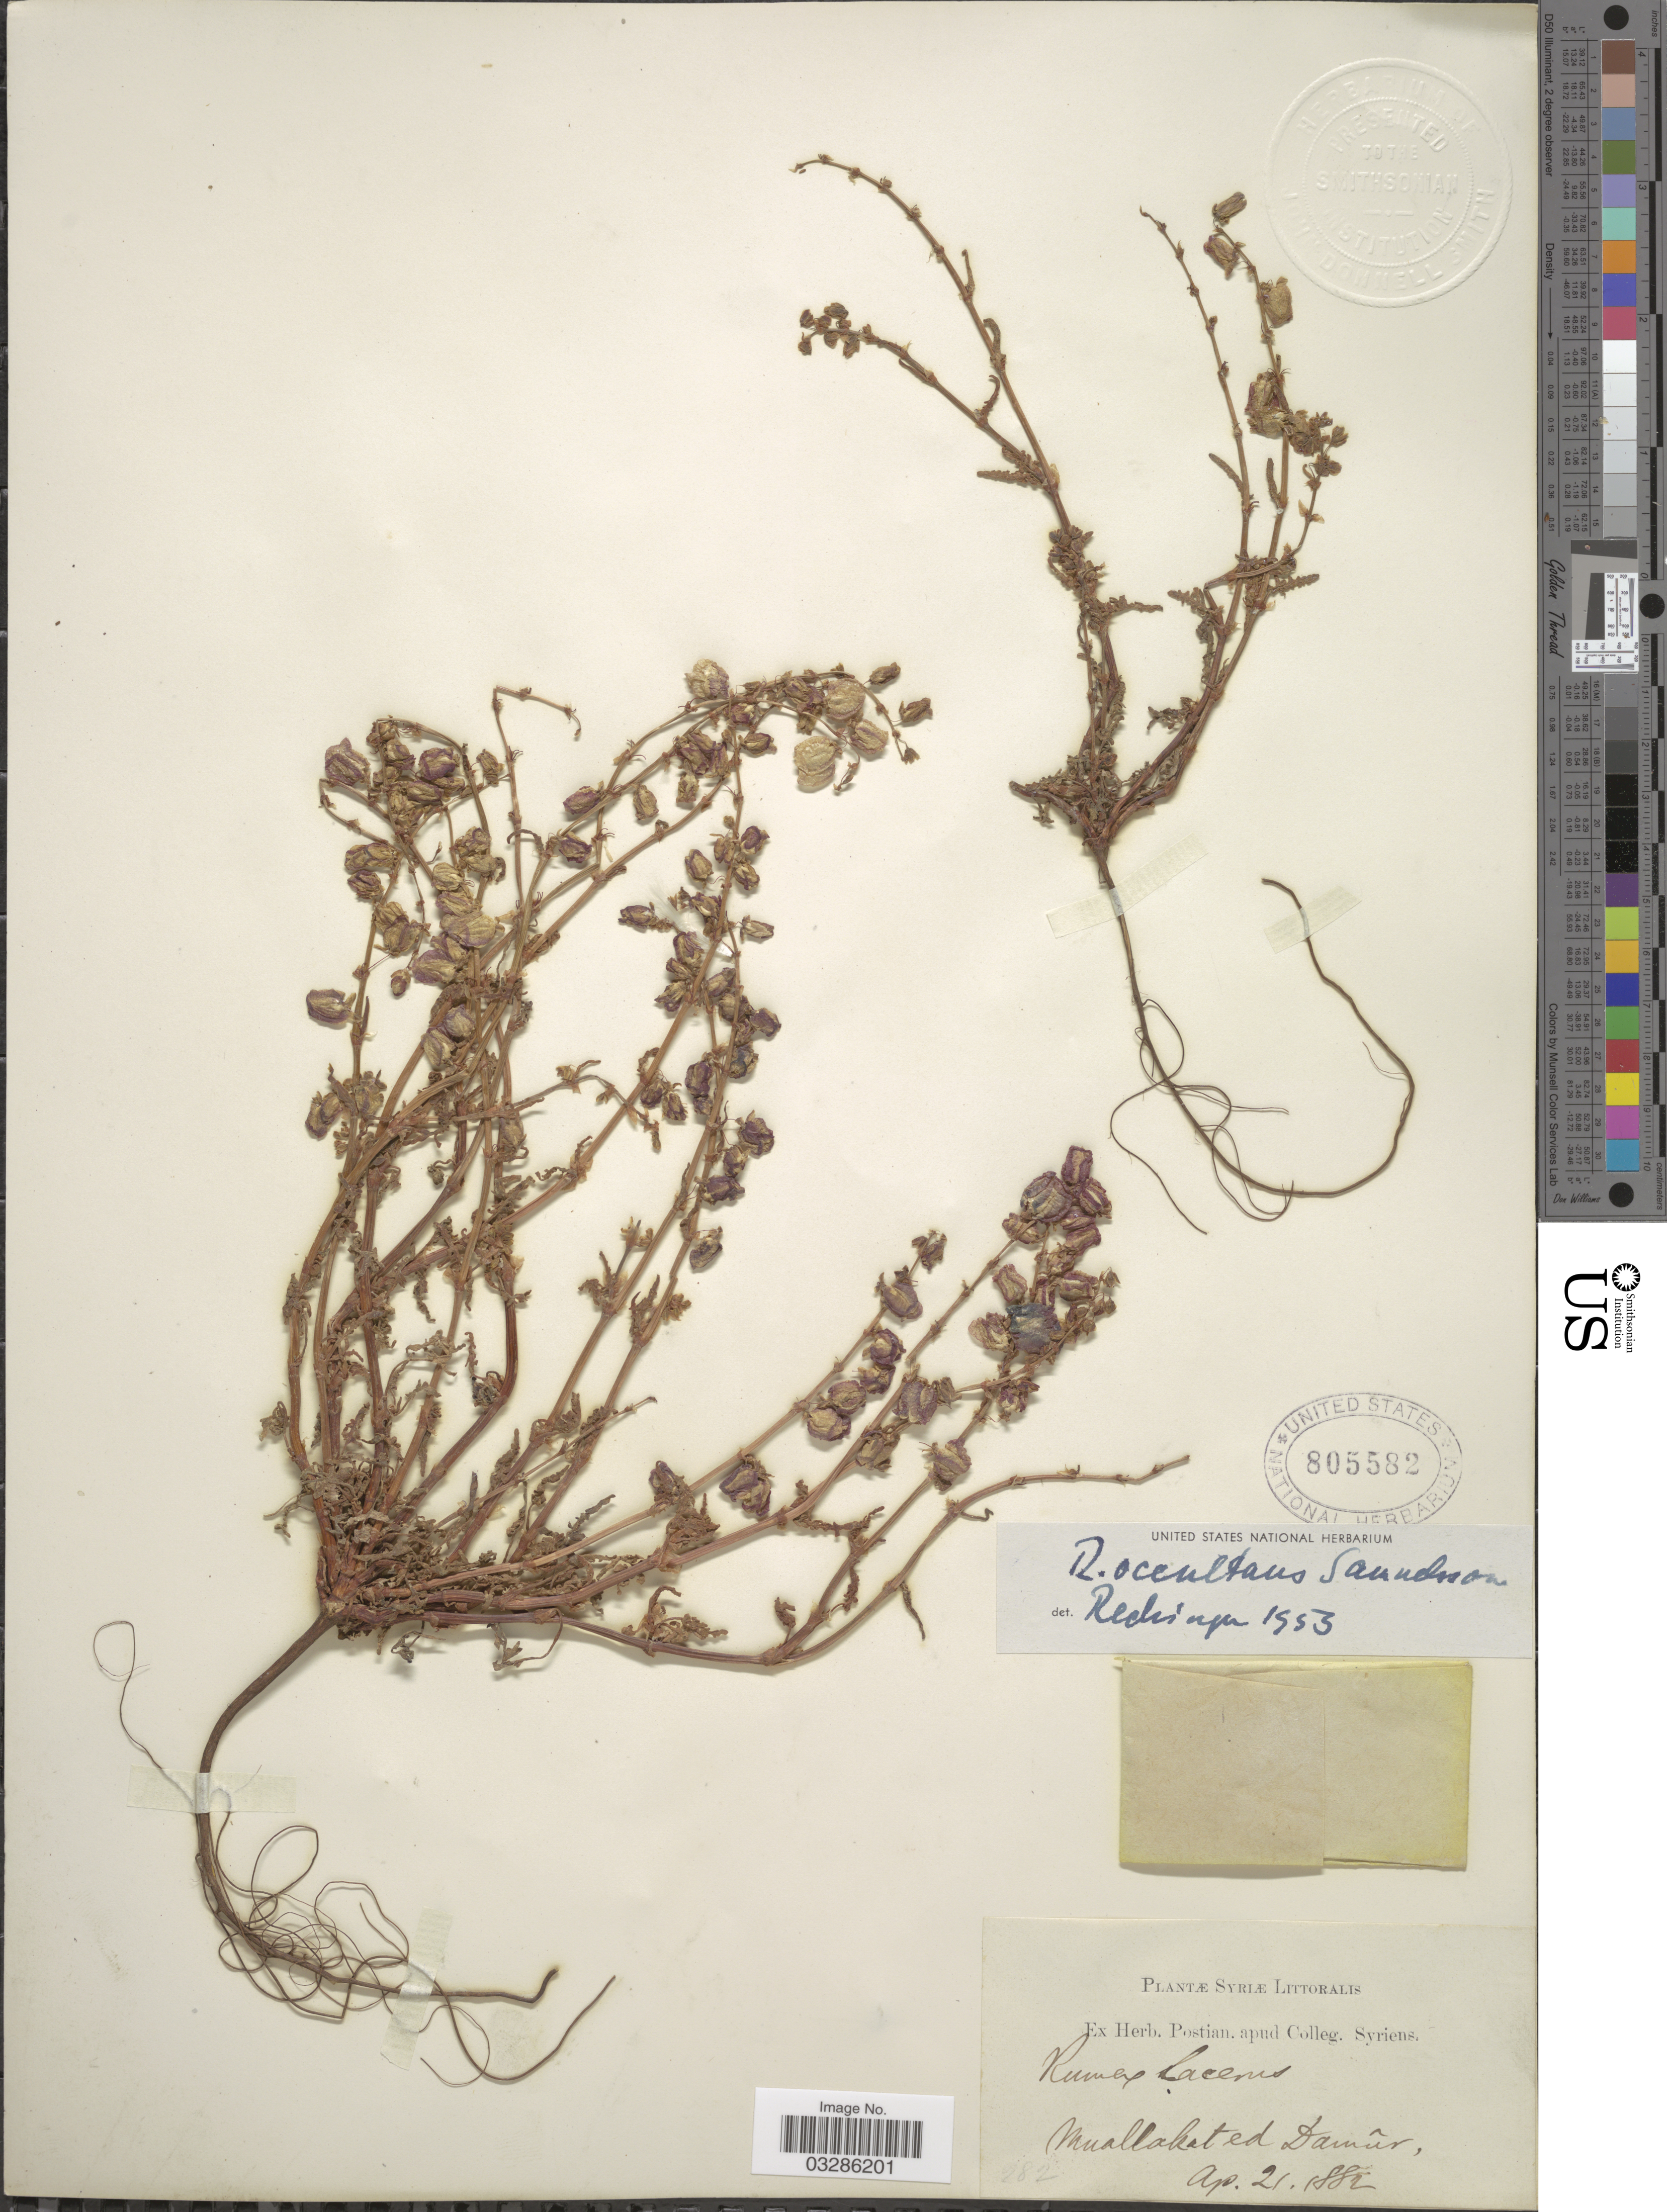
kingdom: Plantae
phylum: Tracheophyta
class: Magnoliopsida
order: Caryophyllales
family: Polygonaceae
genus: Rumex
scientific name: Rumex occultans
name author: Sam.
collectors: ex herb. Postian. apud Colleg. Syriens. Protest. USE "Fannie P. A. Shepard" (10308853) AS PRIMARY COLLECTOR INSTEAD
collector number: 282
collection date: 1882-04-21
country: Syria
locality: Syriæ Littoralis. Muallakat ed Damûr.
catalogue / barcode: US 805582